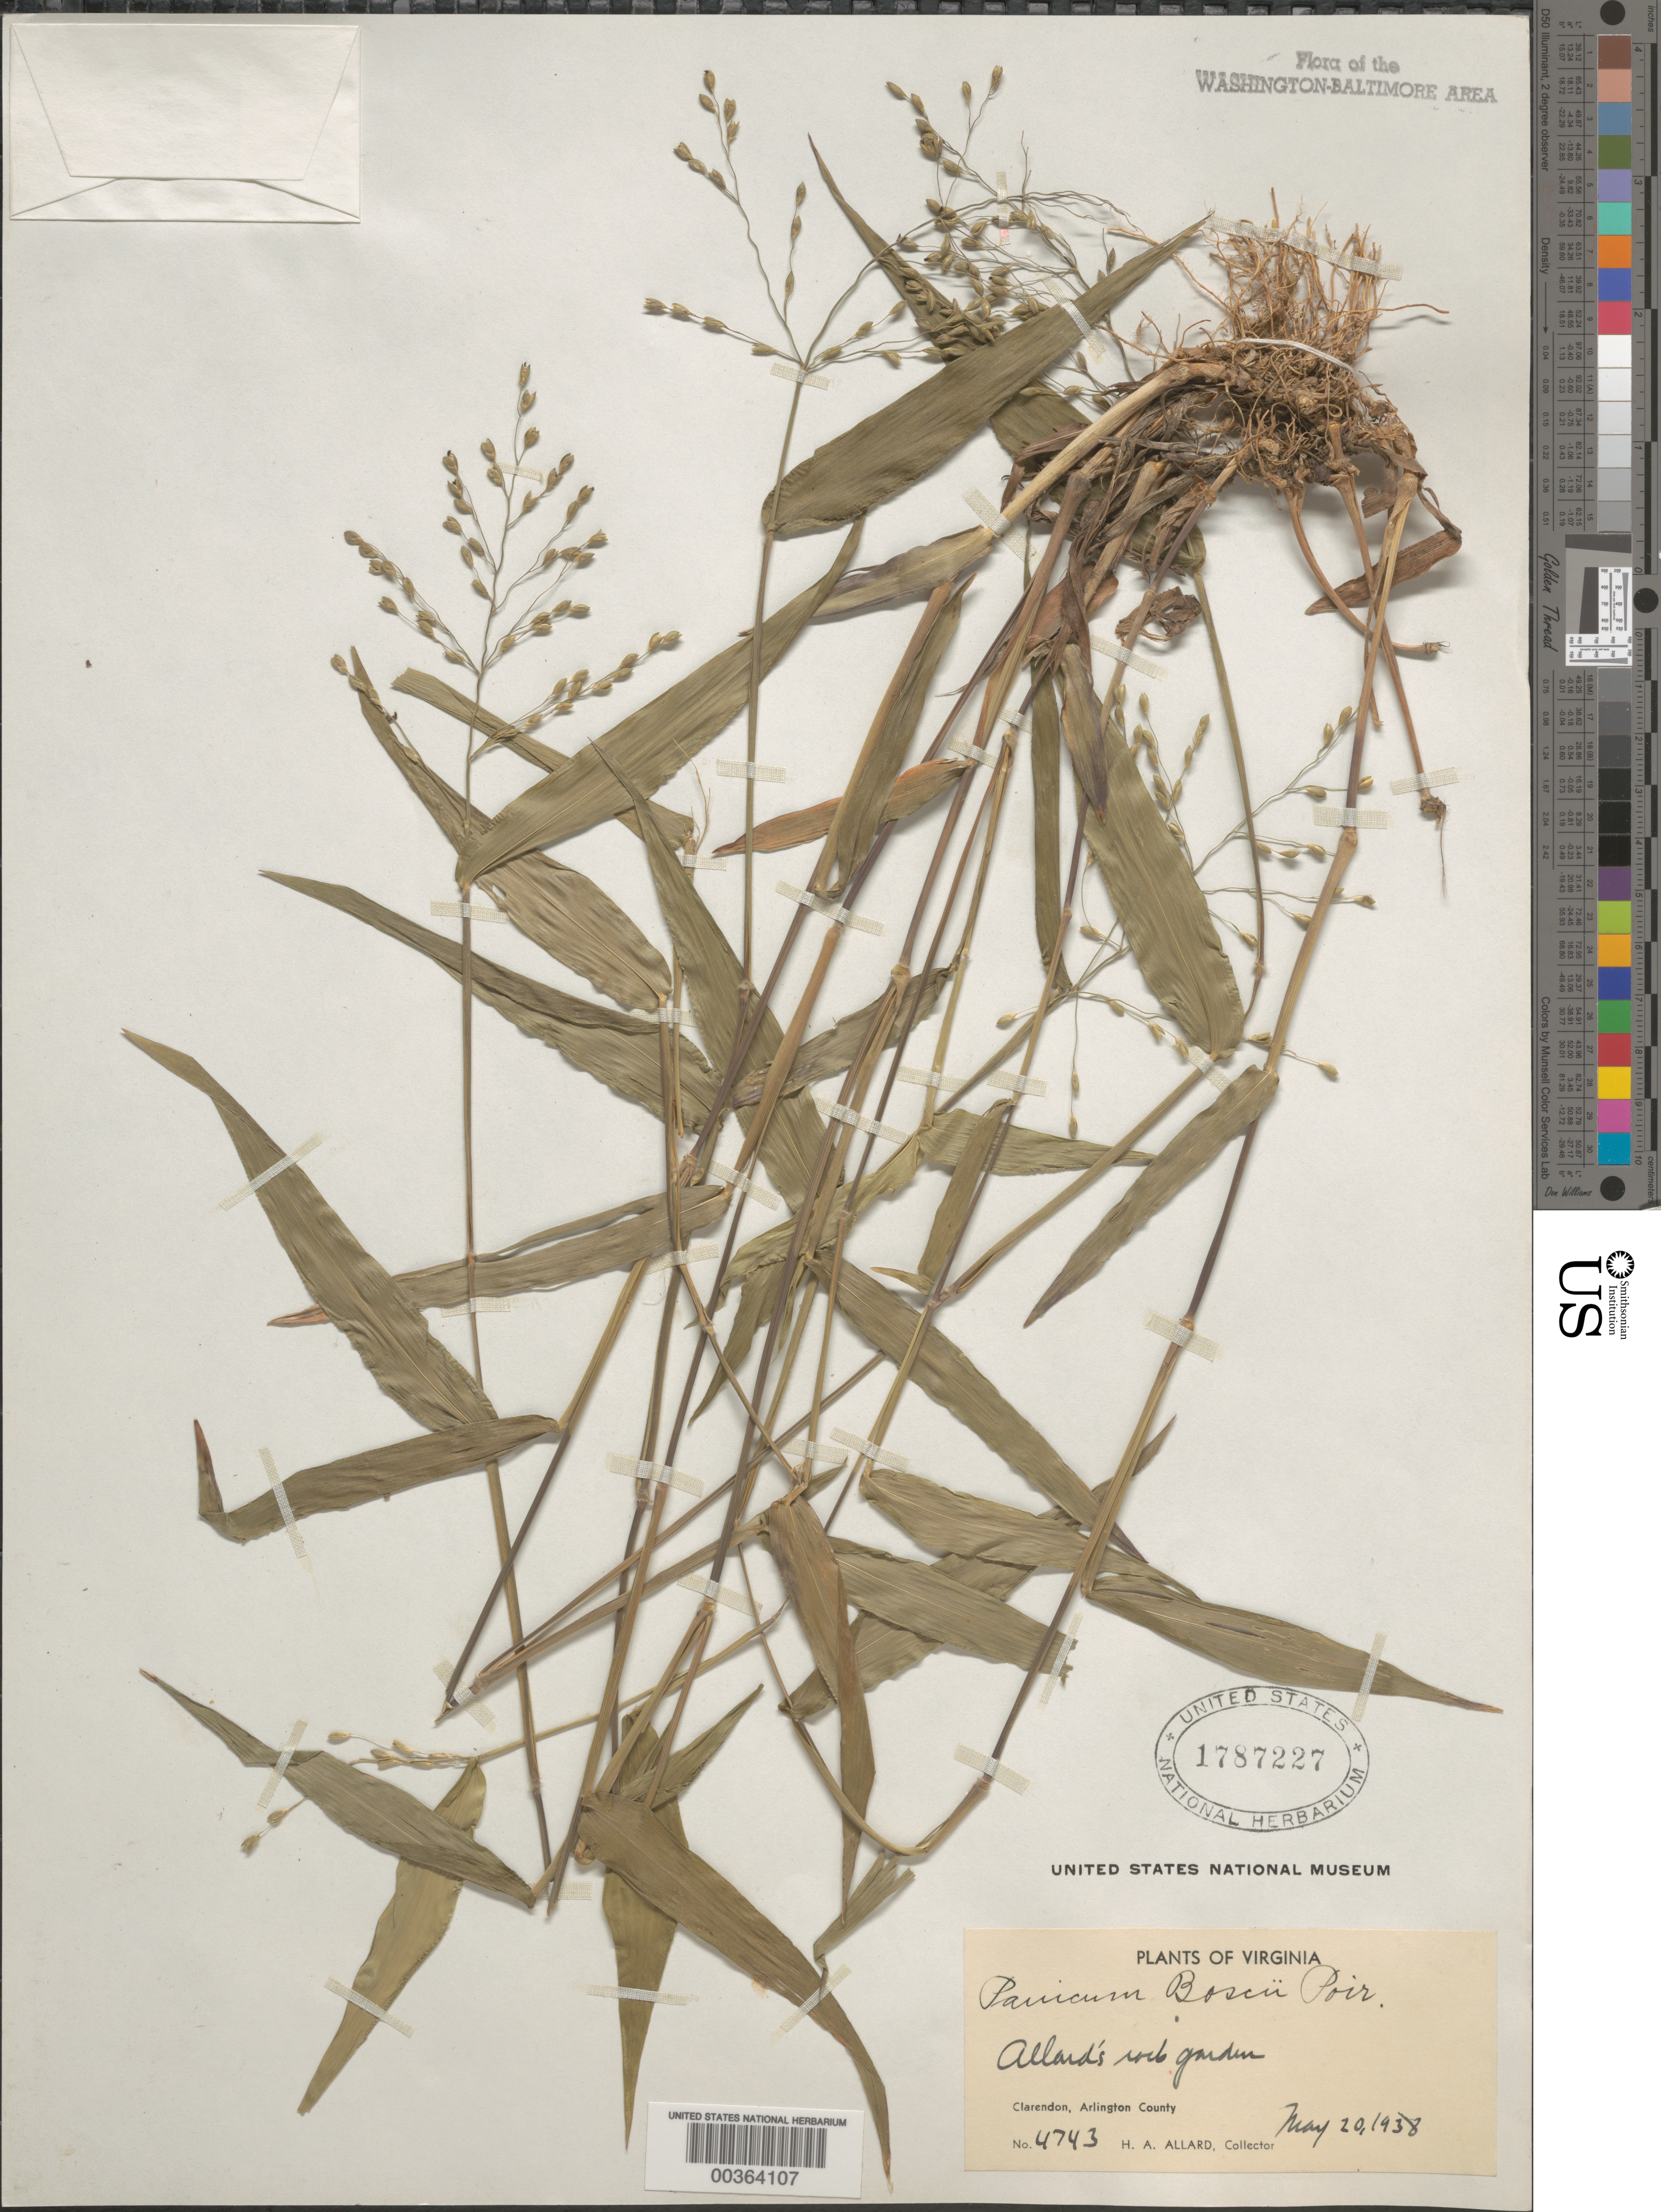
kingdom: Plantae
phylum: Tracheophyta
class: Liliopsida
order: Poales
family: Poaceae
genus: Dichanthelium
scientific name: Dichanthelium boscii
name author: (Poir.) Gould & C.A. Clark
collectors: H. A. Allard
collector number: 4743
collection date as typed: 20 May 1938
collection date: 1938-05-20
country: United States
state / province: Virginia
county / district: Arlington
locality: Allard's Garden, Clarendon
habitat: Garden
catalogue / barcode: US 1787227